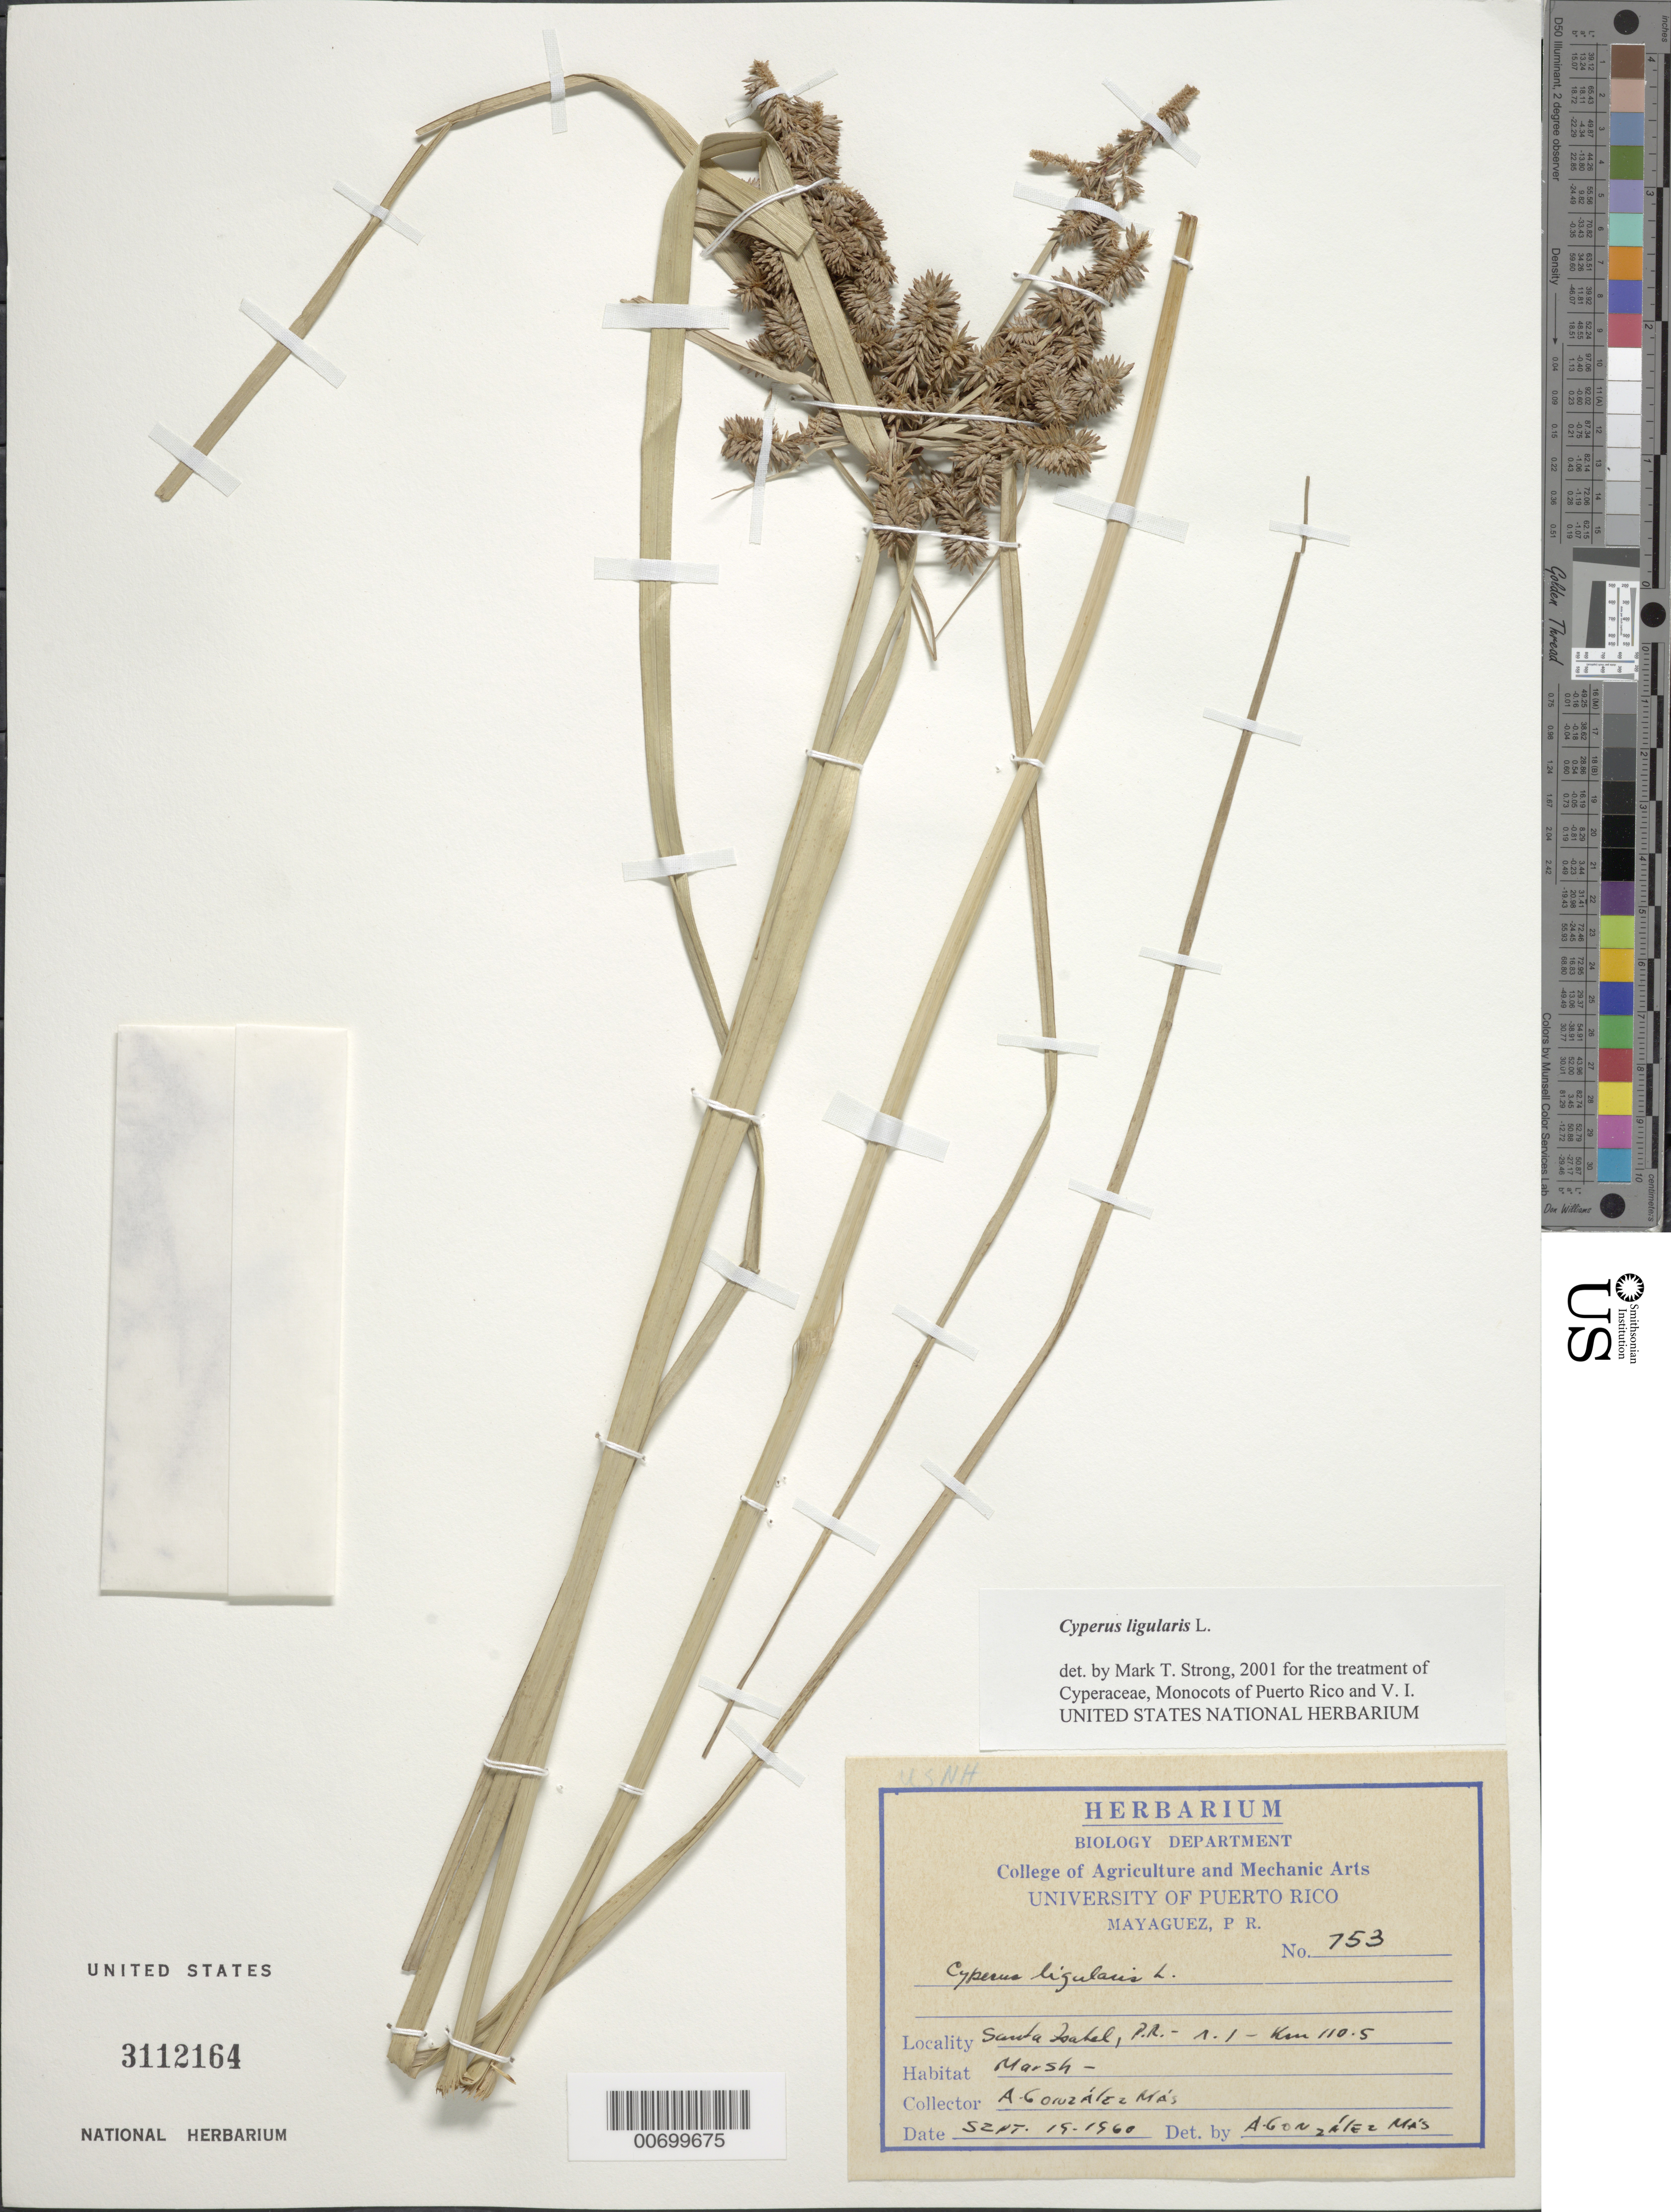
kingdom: Plantae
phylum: Tracheophyta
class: Liliopsida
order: Poales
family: Cyperaceae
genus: Cyperus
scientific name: Cyperus ligularis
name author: L.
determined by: Strong, M. T., (US), Smithsonian Institution - National Museum of Natural History (UNITED STATES)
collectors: A. González Más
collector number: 753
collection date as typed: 19 Sep 1960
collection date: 1960-09-19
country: Puerto Rico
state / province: Santa Isabel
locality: Santa Isabel: Rd. 1, km 110.5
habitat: Marsh.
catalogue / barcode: US 3112164